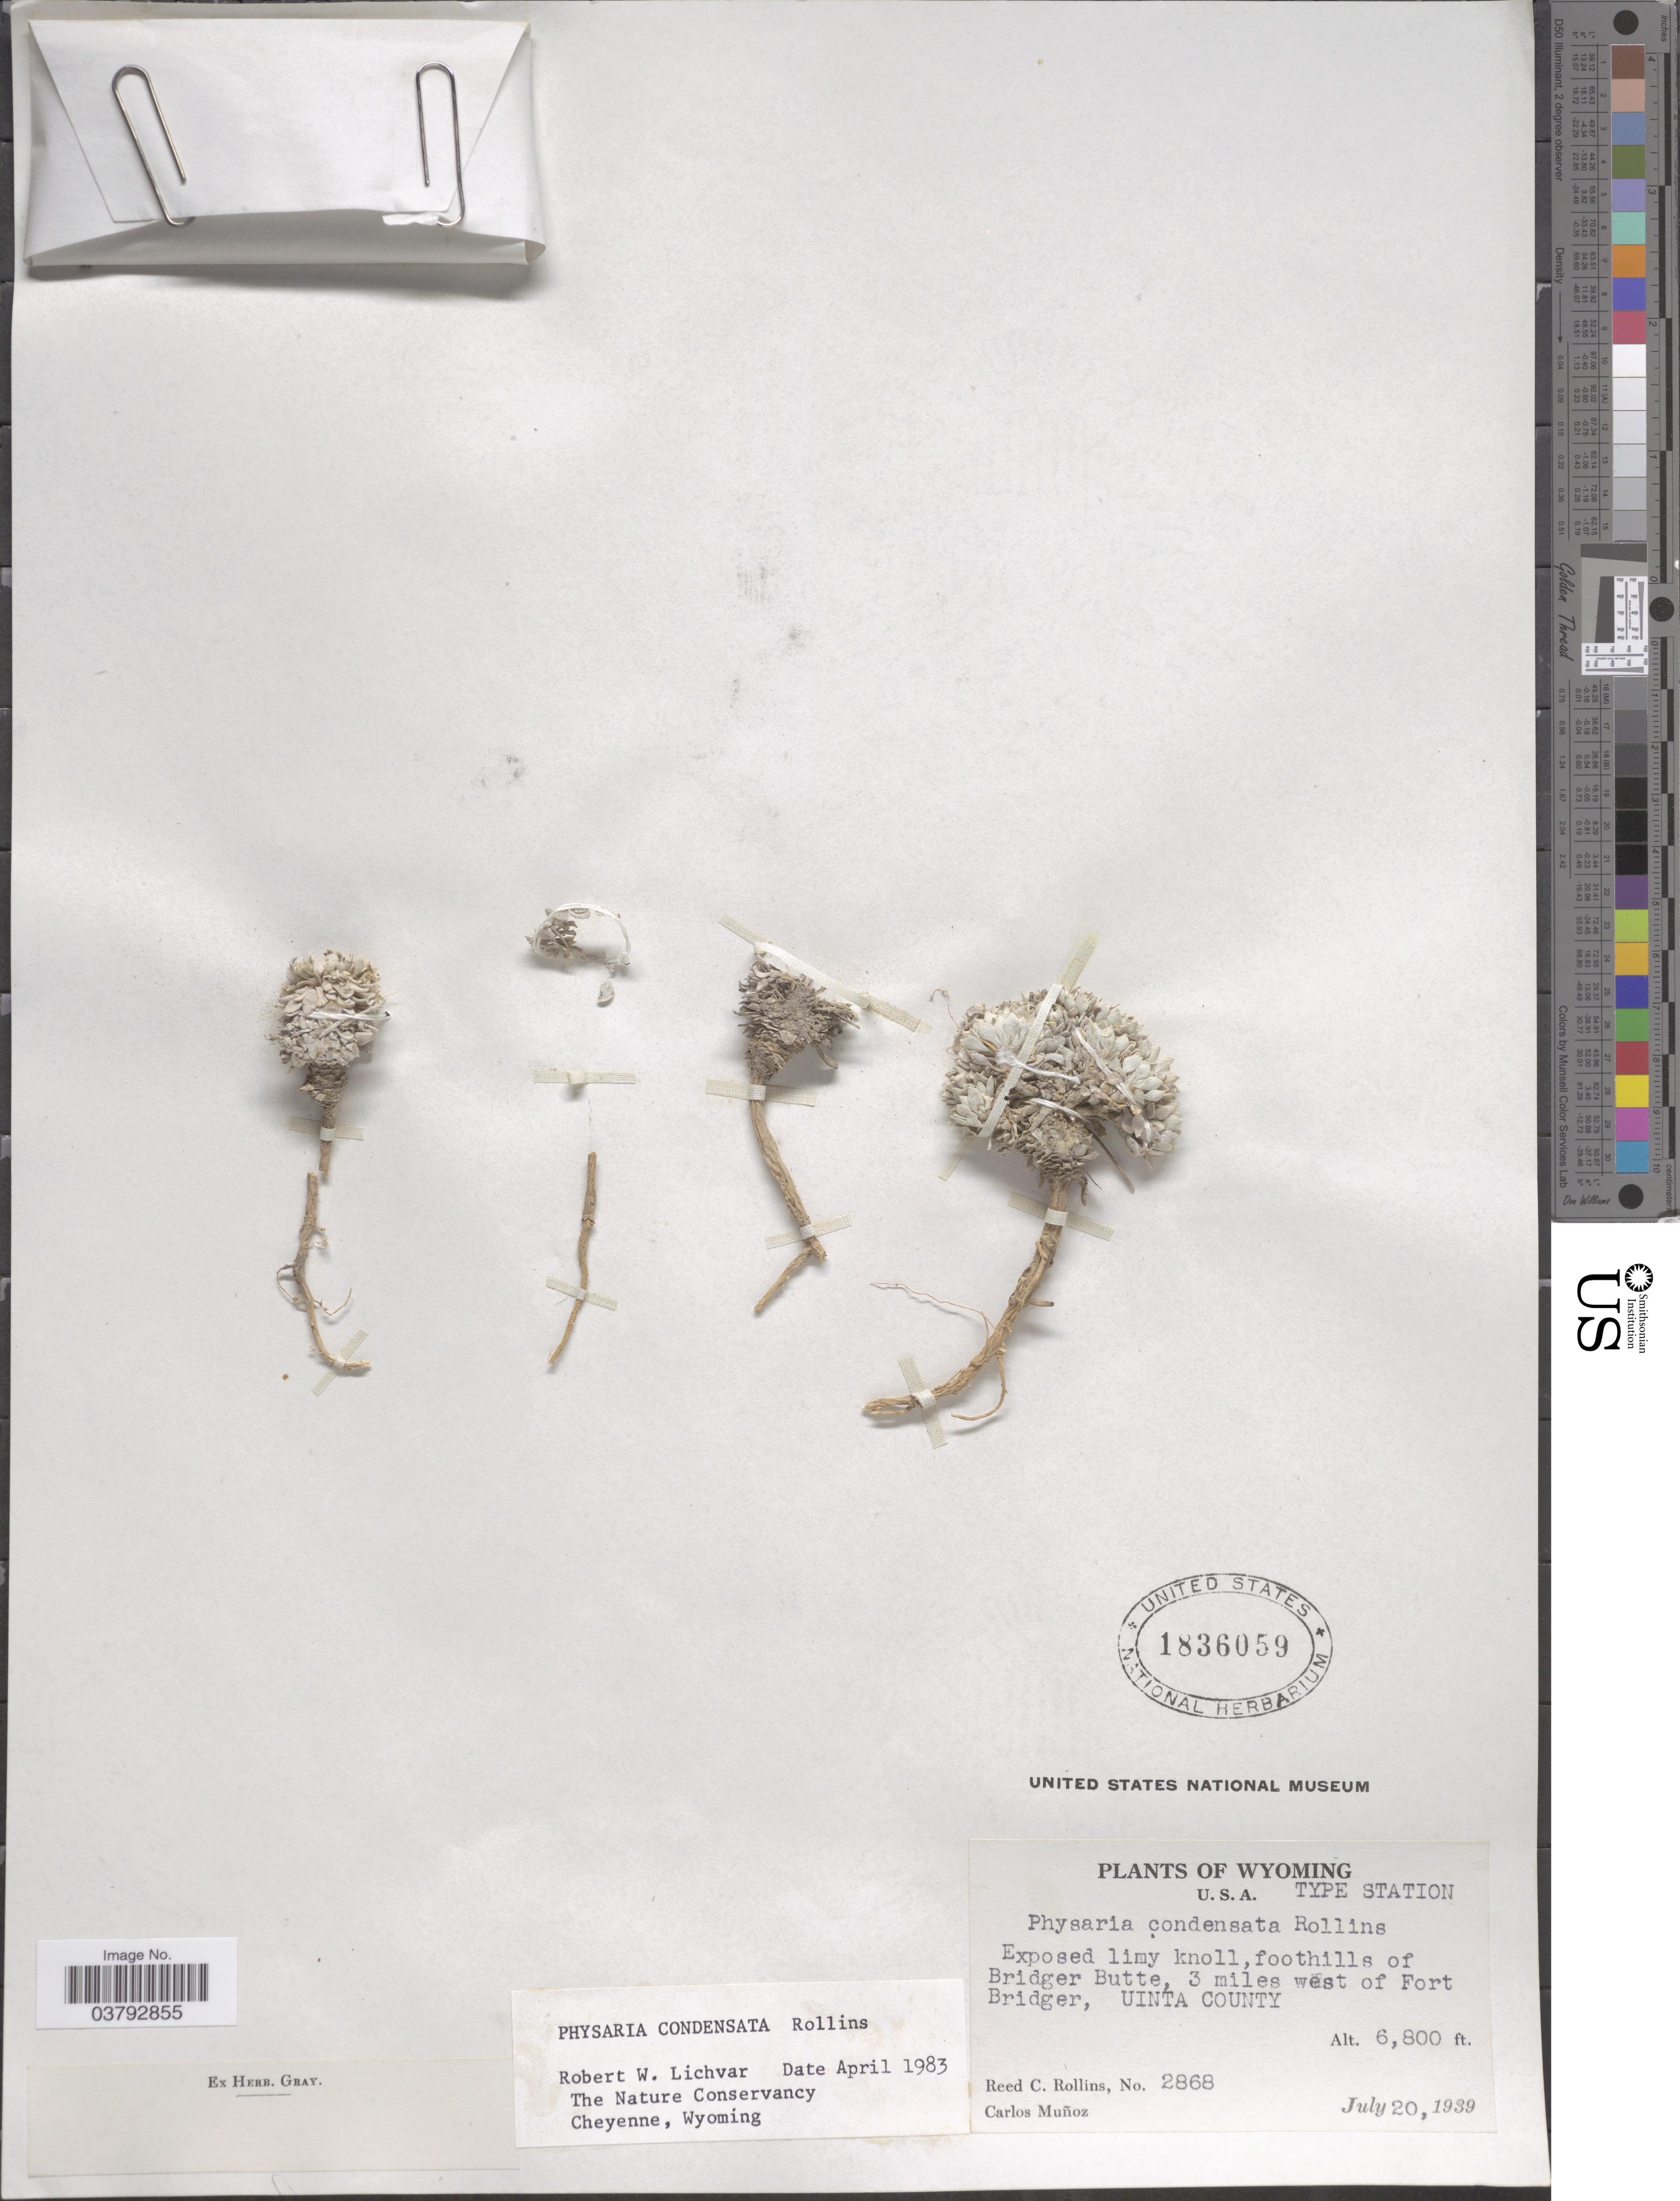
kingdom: Plantae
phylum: Tracheophyta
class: Magnoliopsida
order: Brassicales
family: Brassicaceae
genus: Physaria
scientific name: Physaria condensata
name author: Rollins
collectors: R. C. Rollins & C. Muñoz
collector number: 2868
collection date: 1939-07-20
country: United States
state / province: Wyoming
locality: Foothills of Bridger Butte, 3 miles west of Fort Bridger, Uinta County.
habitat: exposed limy knoll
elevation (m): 2073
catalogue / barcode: US 1836059